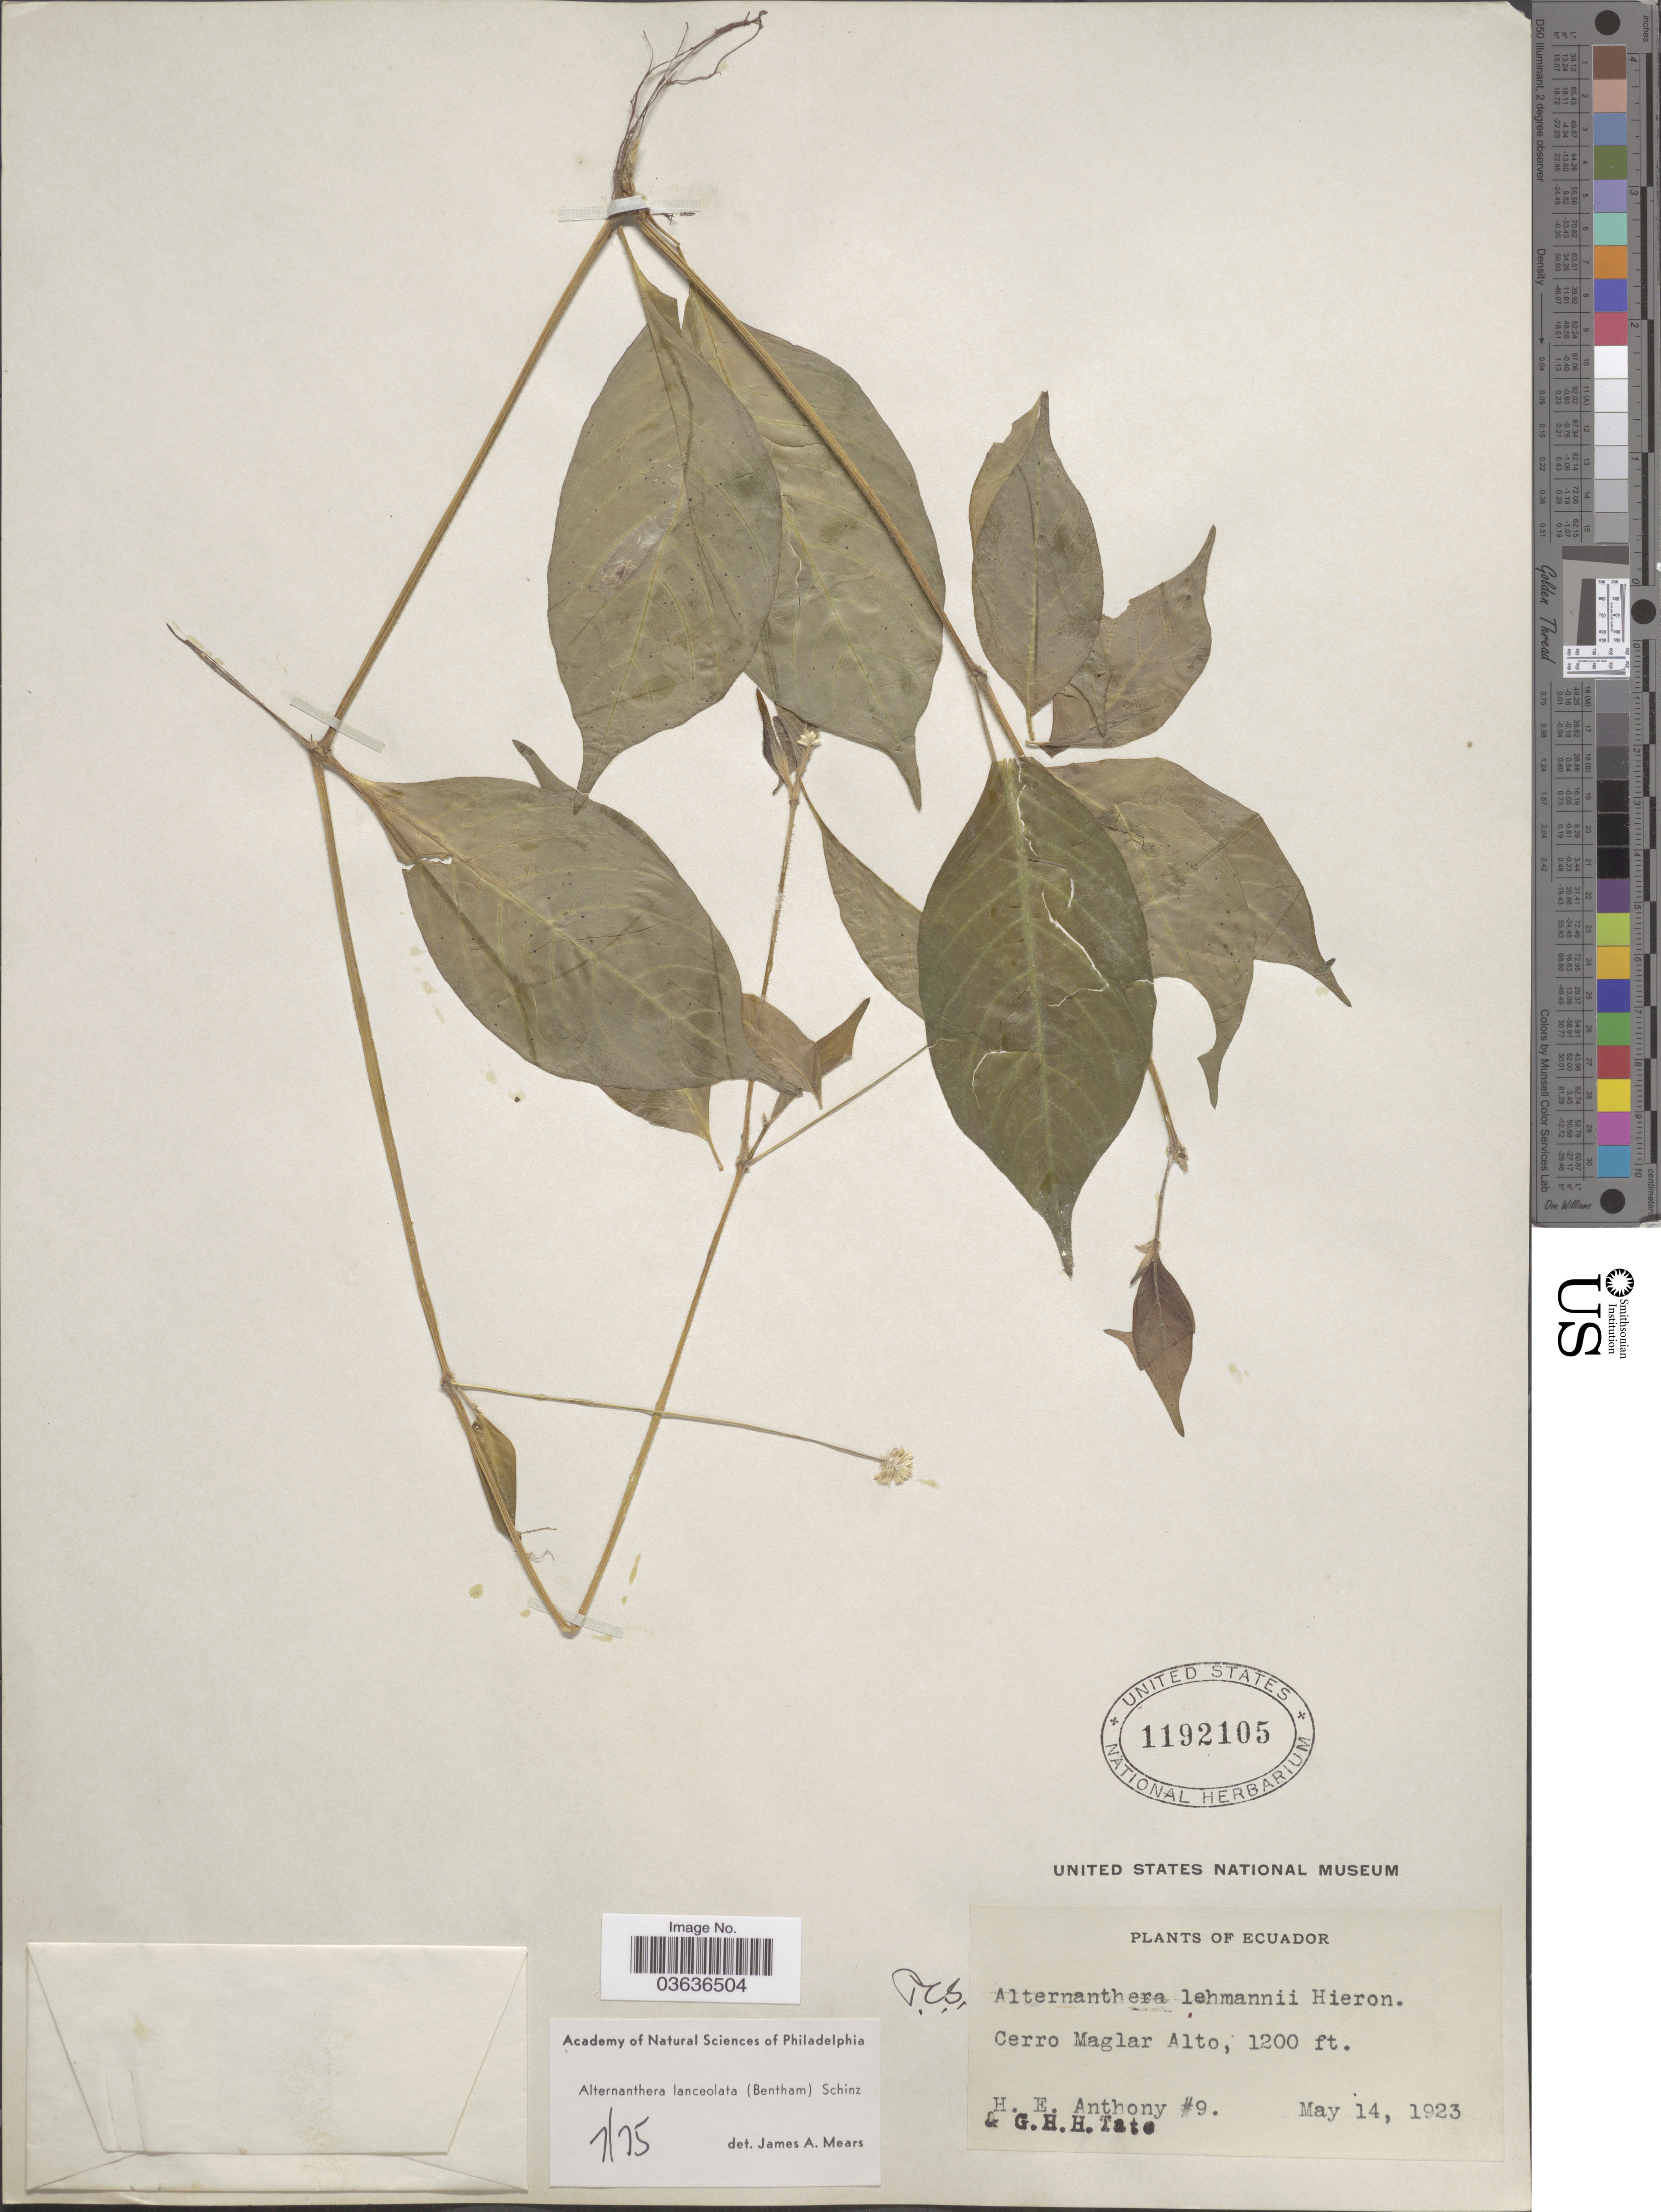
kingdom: Plantae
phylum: Tracheophyta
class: Magnoliopsida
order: Caryophyllales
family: Amaranthaceae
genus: Alternanthera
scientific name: Alternanthera mexicana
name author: Moq.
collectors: H. E. Anthony & G. H. H.Tate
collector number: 9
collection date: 1923-05-14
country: Ecuador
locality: Cerro Maglar Alto.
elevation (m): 366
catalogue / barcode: US 1192105